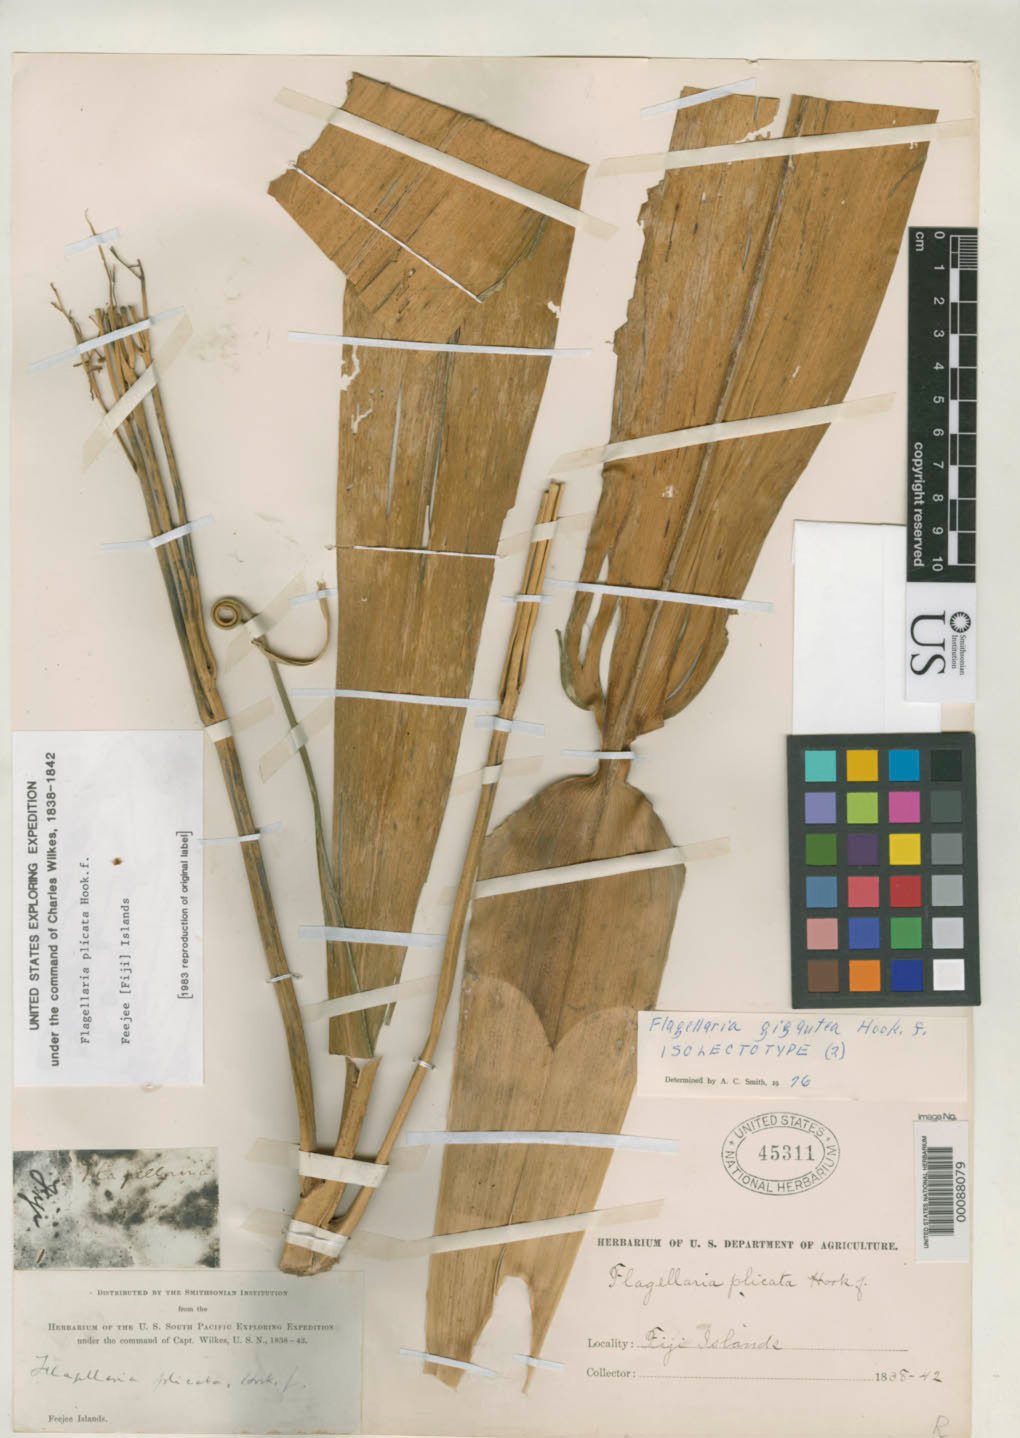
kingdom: Plantae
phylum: Tracheophyta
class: Liliopsida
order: Poales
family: Flagellariaceae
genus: Flagellaria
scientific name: Flagellaria gigantea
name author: Hook. f.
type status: Isolectotype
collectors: Wilkes Explor. Exped.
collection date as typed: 1838 to -- --- 1842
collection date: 1838/1842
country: Fiji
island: Ovalau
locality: Sandalwood Bay.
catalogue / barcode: US 45311